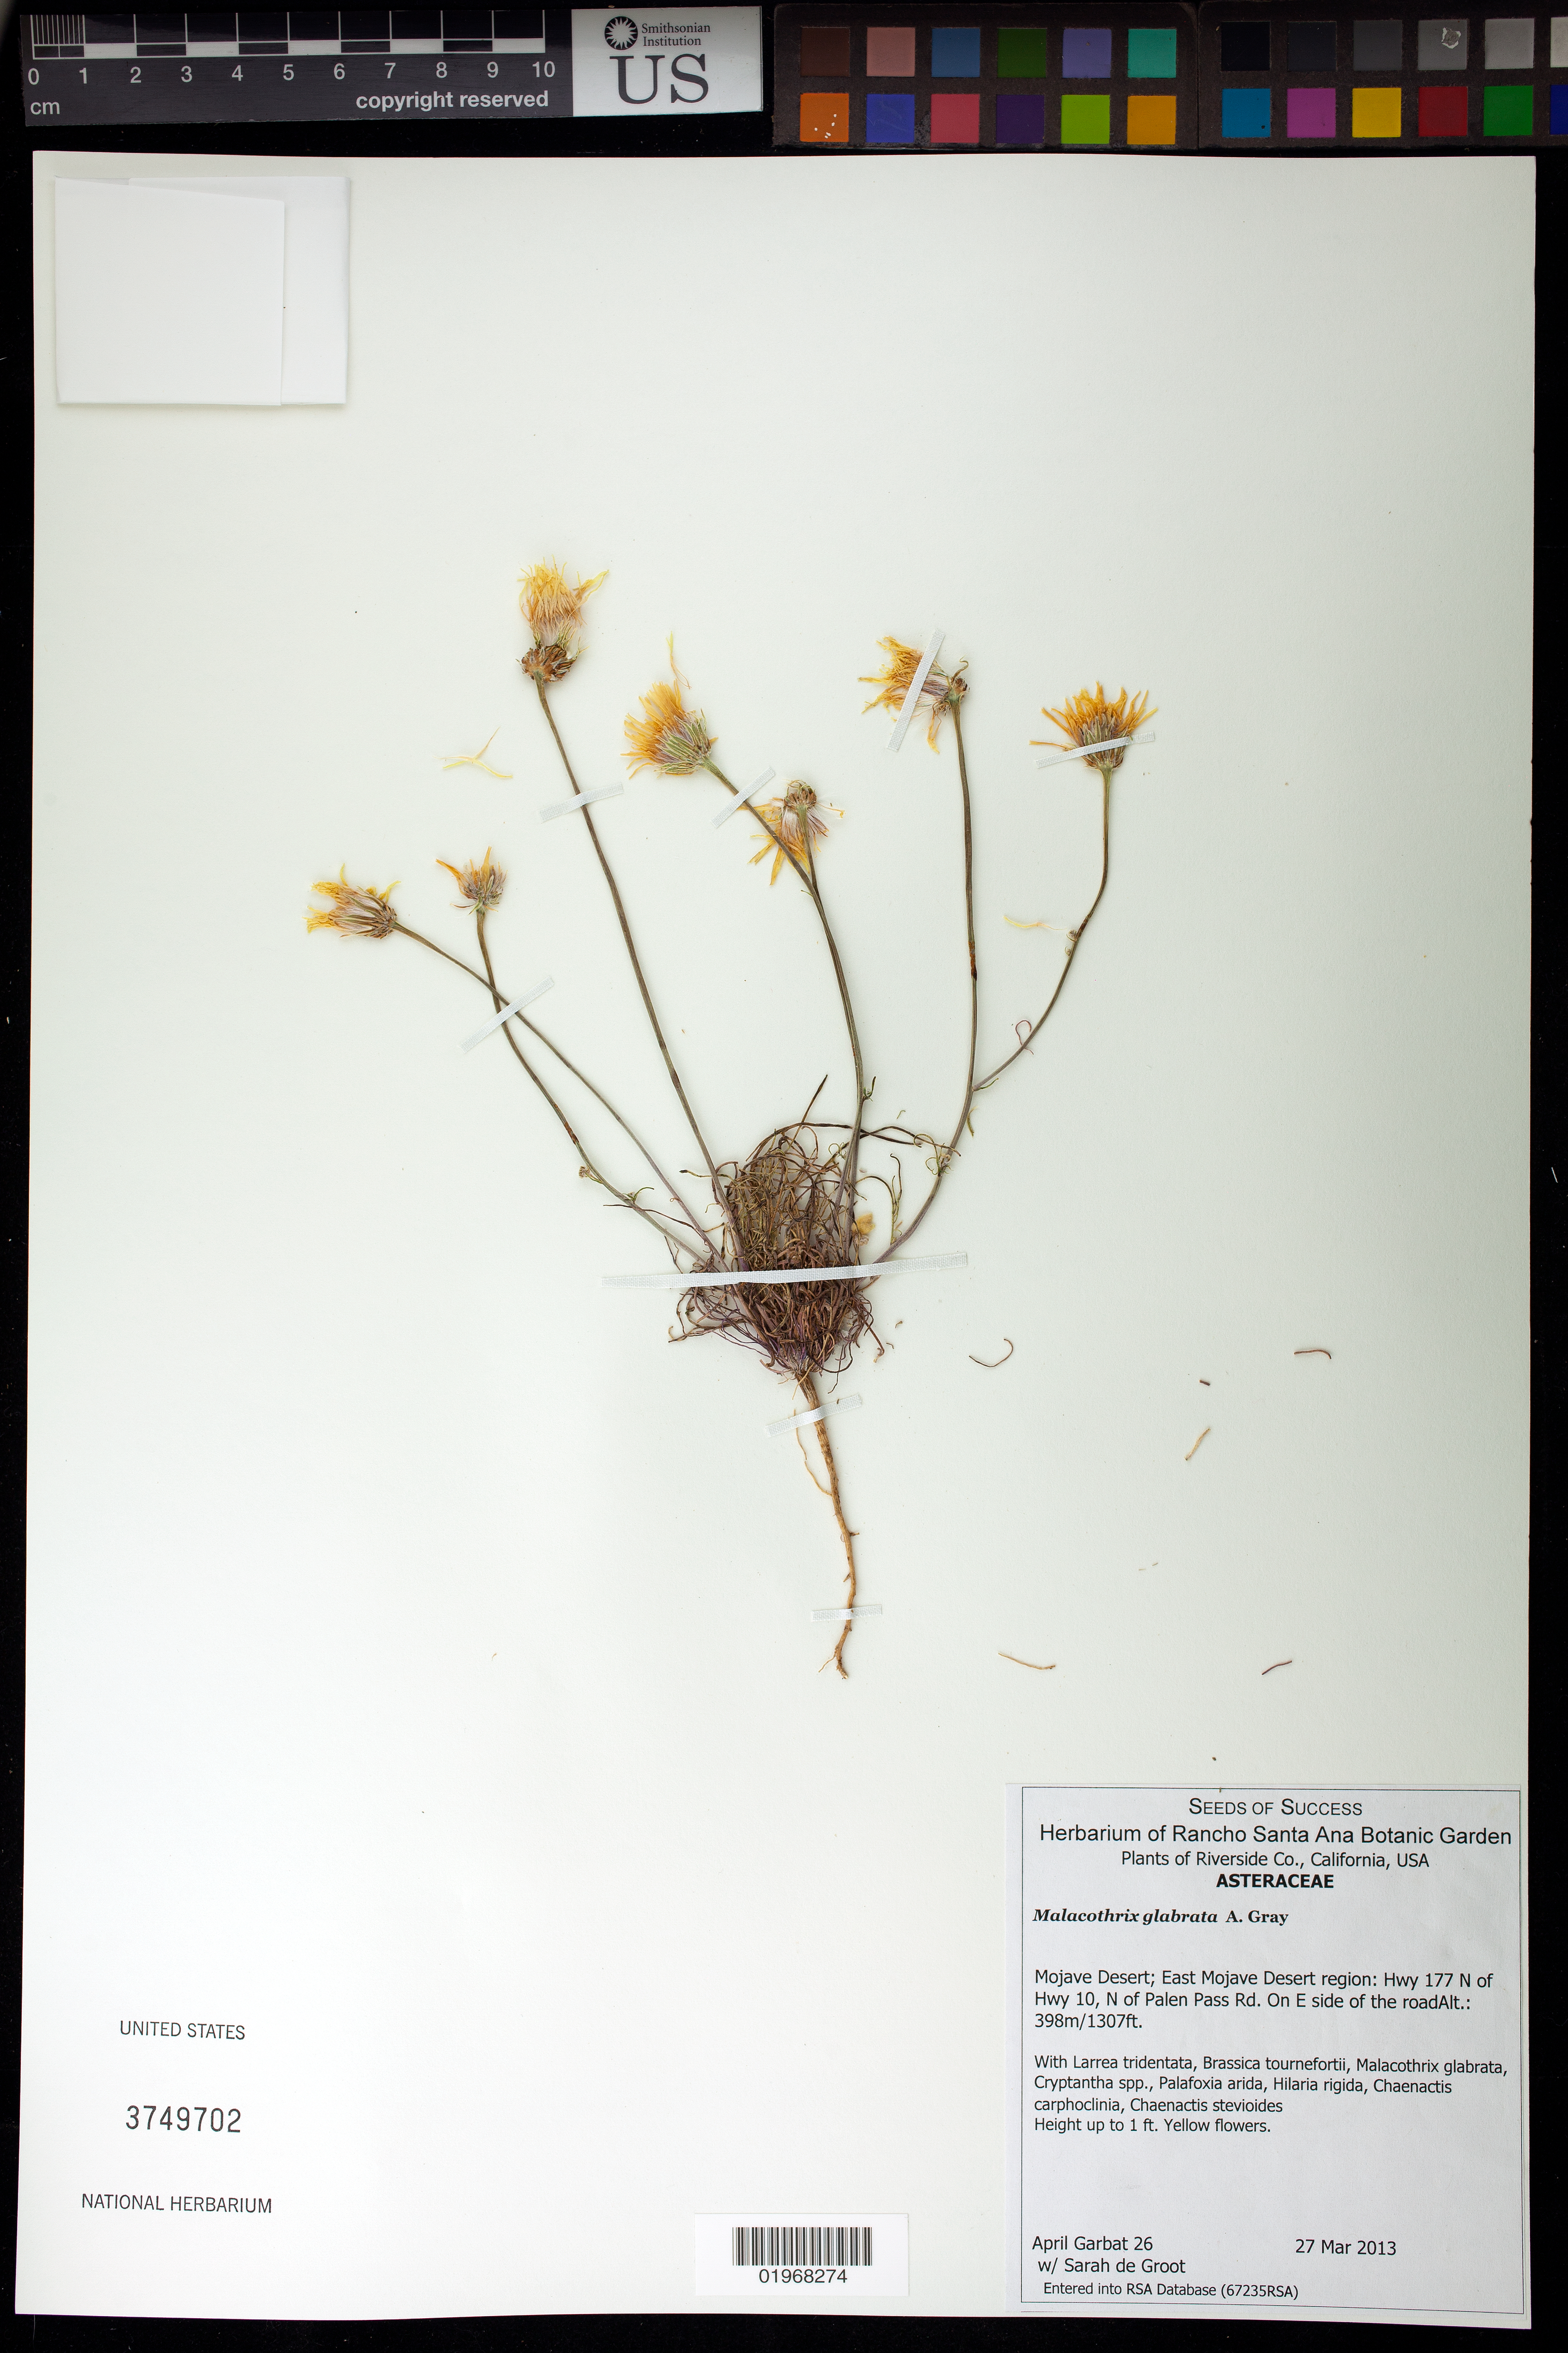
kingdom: Plantae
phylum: Tracheophyta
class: Magnoliopsida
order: Asterales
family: Asteraceae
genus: Malacothrix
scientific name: Malacothrix glabrata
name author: (A. Gray ex D.C. Eaton) A. Gray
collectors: A. Garbat & S. De Groot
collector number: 26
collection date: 2013-03-27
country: United States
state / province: California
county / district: Riverside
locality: Mojave Desert, East region. Hwy 177 N of Hwy 10, N of Palen Pass Rd.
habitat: With Larrea tridentata, Palafoxia arida, Hilaria rigida, ect.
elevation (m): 398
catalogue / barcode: US 3749702